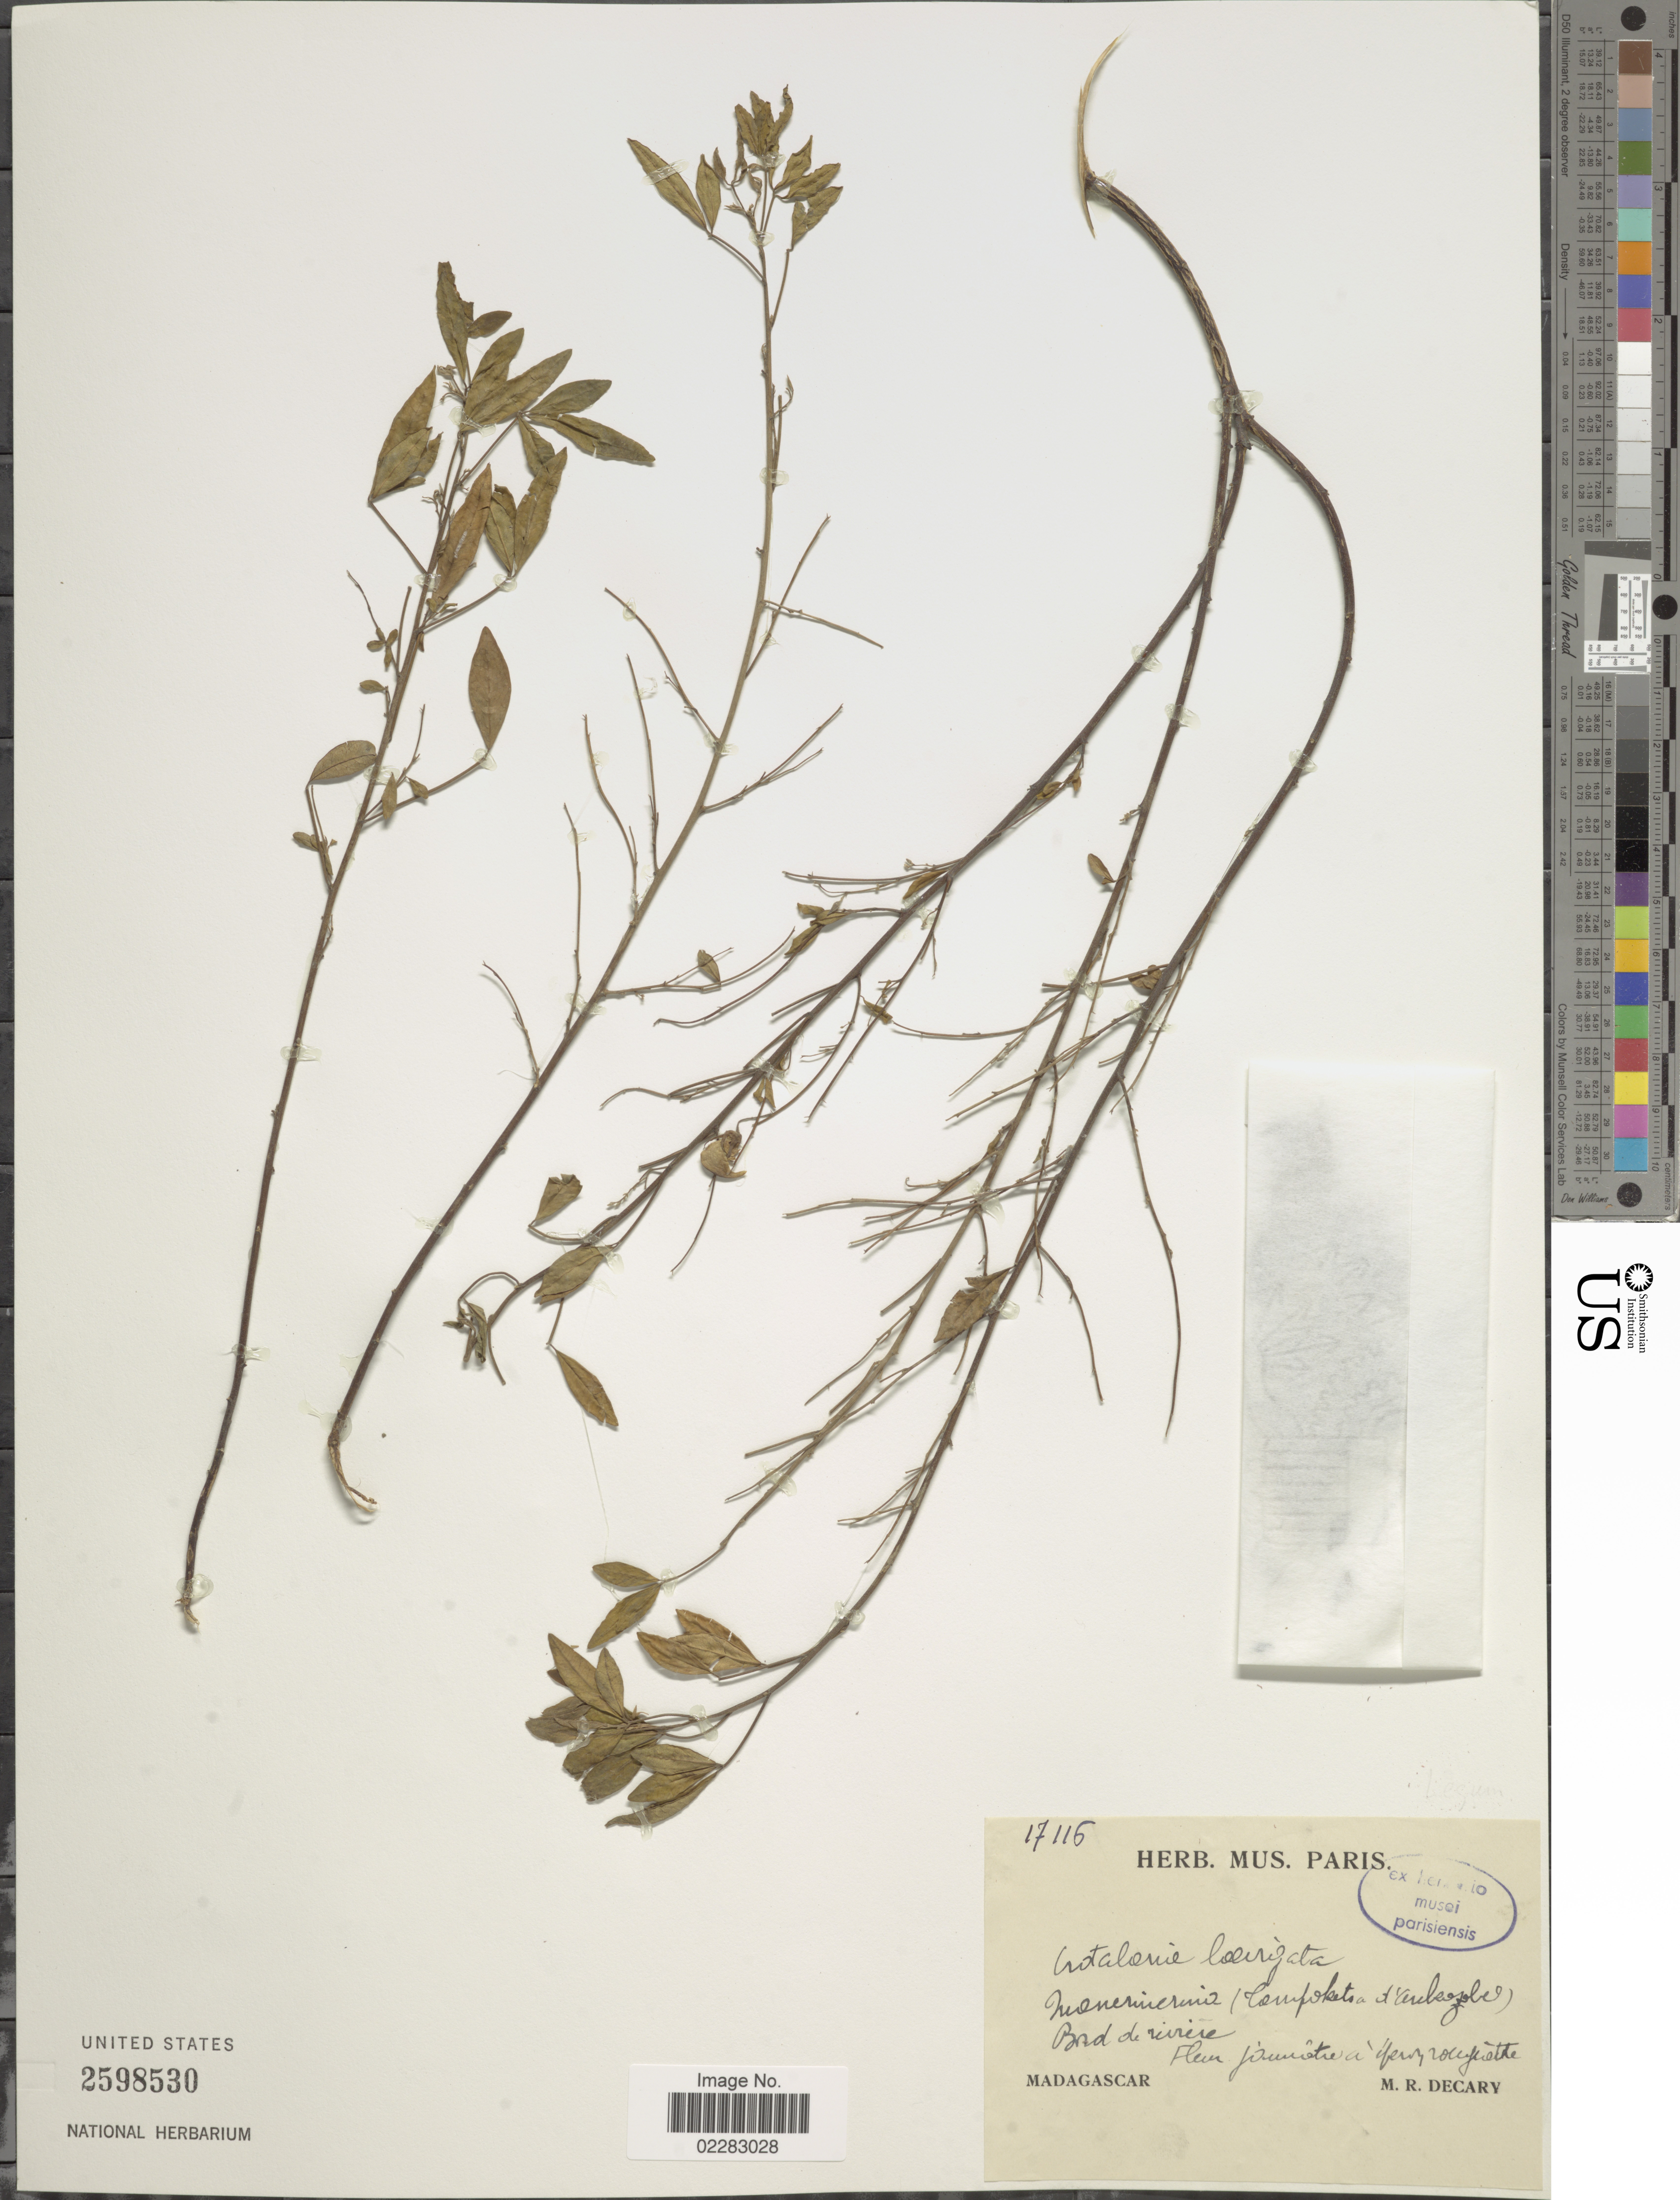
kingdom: Plantae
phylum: Tracheophyta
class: Magnoliopsida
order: Fabales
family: Fabaceae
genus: Crotalaria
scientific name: Crotalaria laevigata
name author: Lam.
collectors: R. Decary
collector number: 17116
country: Madagascar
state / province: Analamanga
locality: Manerinerina (Tampoketsa d'Ankazobe). Bord de rivière [riverside].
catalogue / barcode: US 2598530